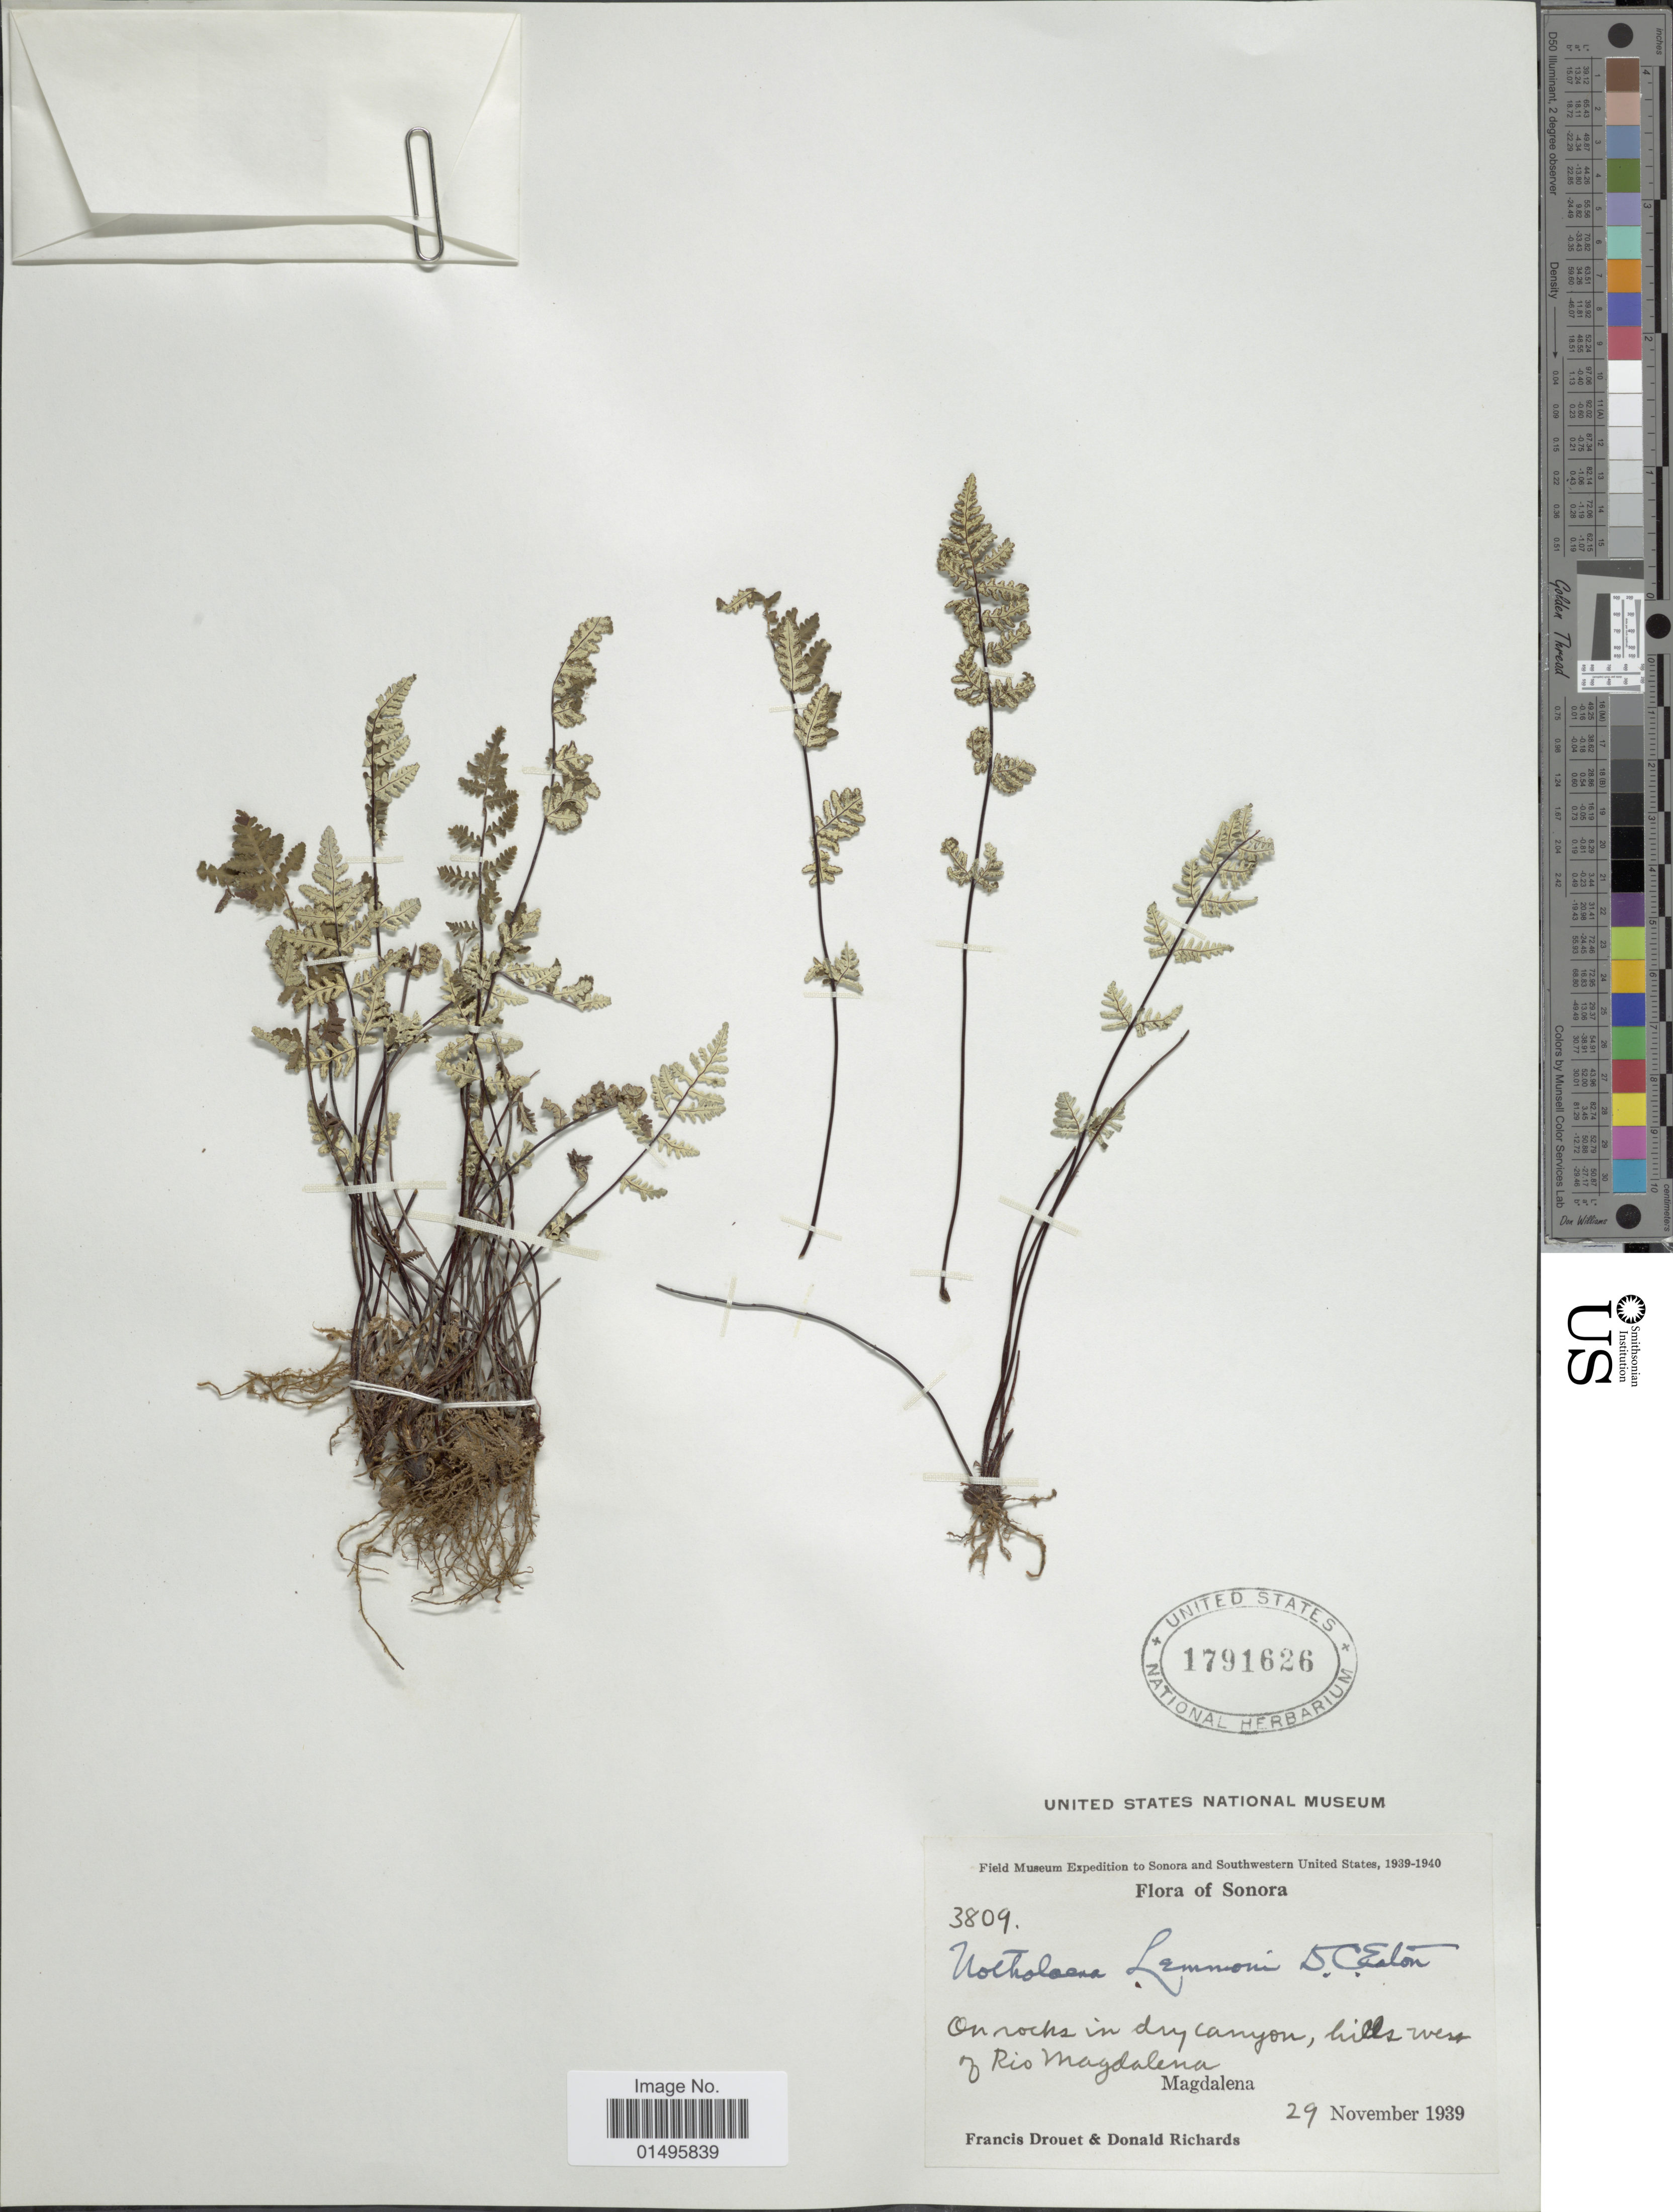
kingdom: Plantae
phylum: Tracheophyta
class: Polypodiopsida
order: Polypodiales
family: Pteridaceae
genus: Notholaena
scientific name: Notholaena lemmonii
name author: D.C. Eaton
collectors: F. E. Drouet & D. Richards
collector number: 3809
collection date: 1939-11-29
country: Mexico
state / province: Sonora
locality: Mexico, on rocks on dry canyonm hills west of Rio Magdalena.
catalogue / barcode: US 1791626